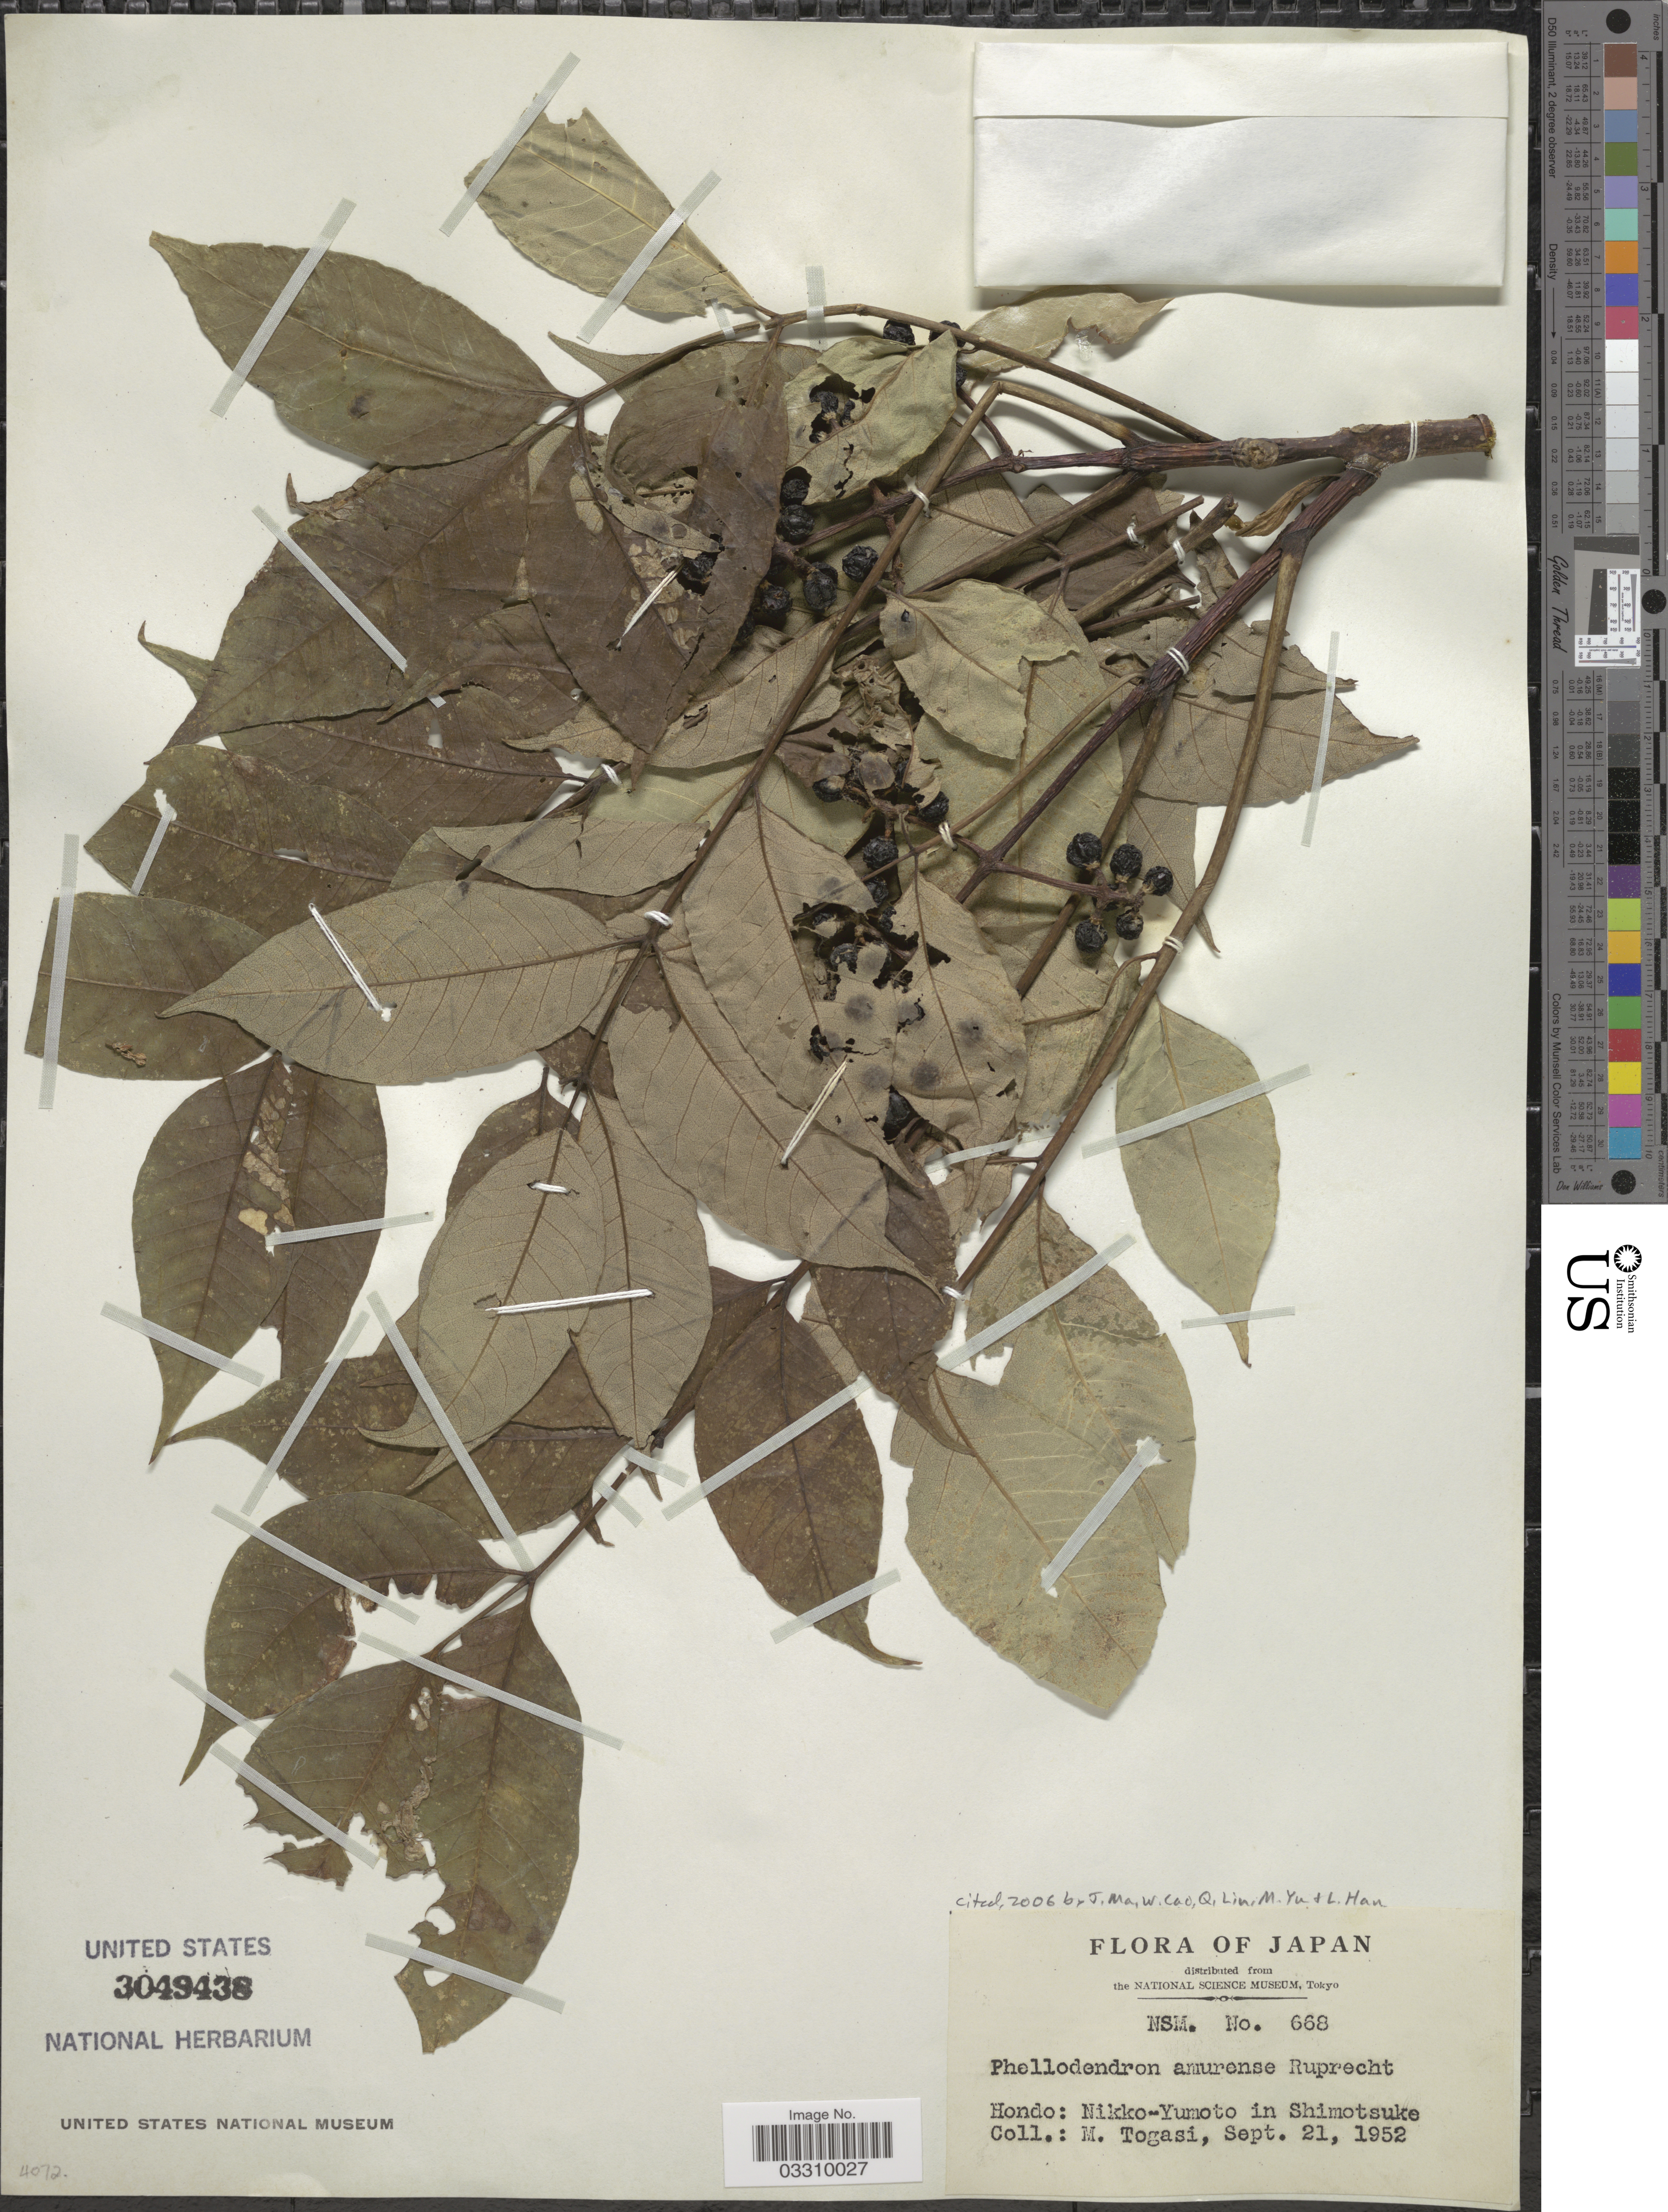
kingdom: Plantae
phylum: Tracheophyta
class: Magnoliopsida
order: Sapindales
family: Rutaceae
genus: Phellodendron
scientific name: Phellodendron amurense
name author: Rupr.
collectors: M. Togasi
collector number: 668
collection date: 1952-09-21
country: Japan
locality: Hondo: Nikko-Yumoto in Shimotsuke.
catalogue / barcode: US 3049438